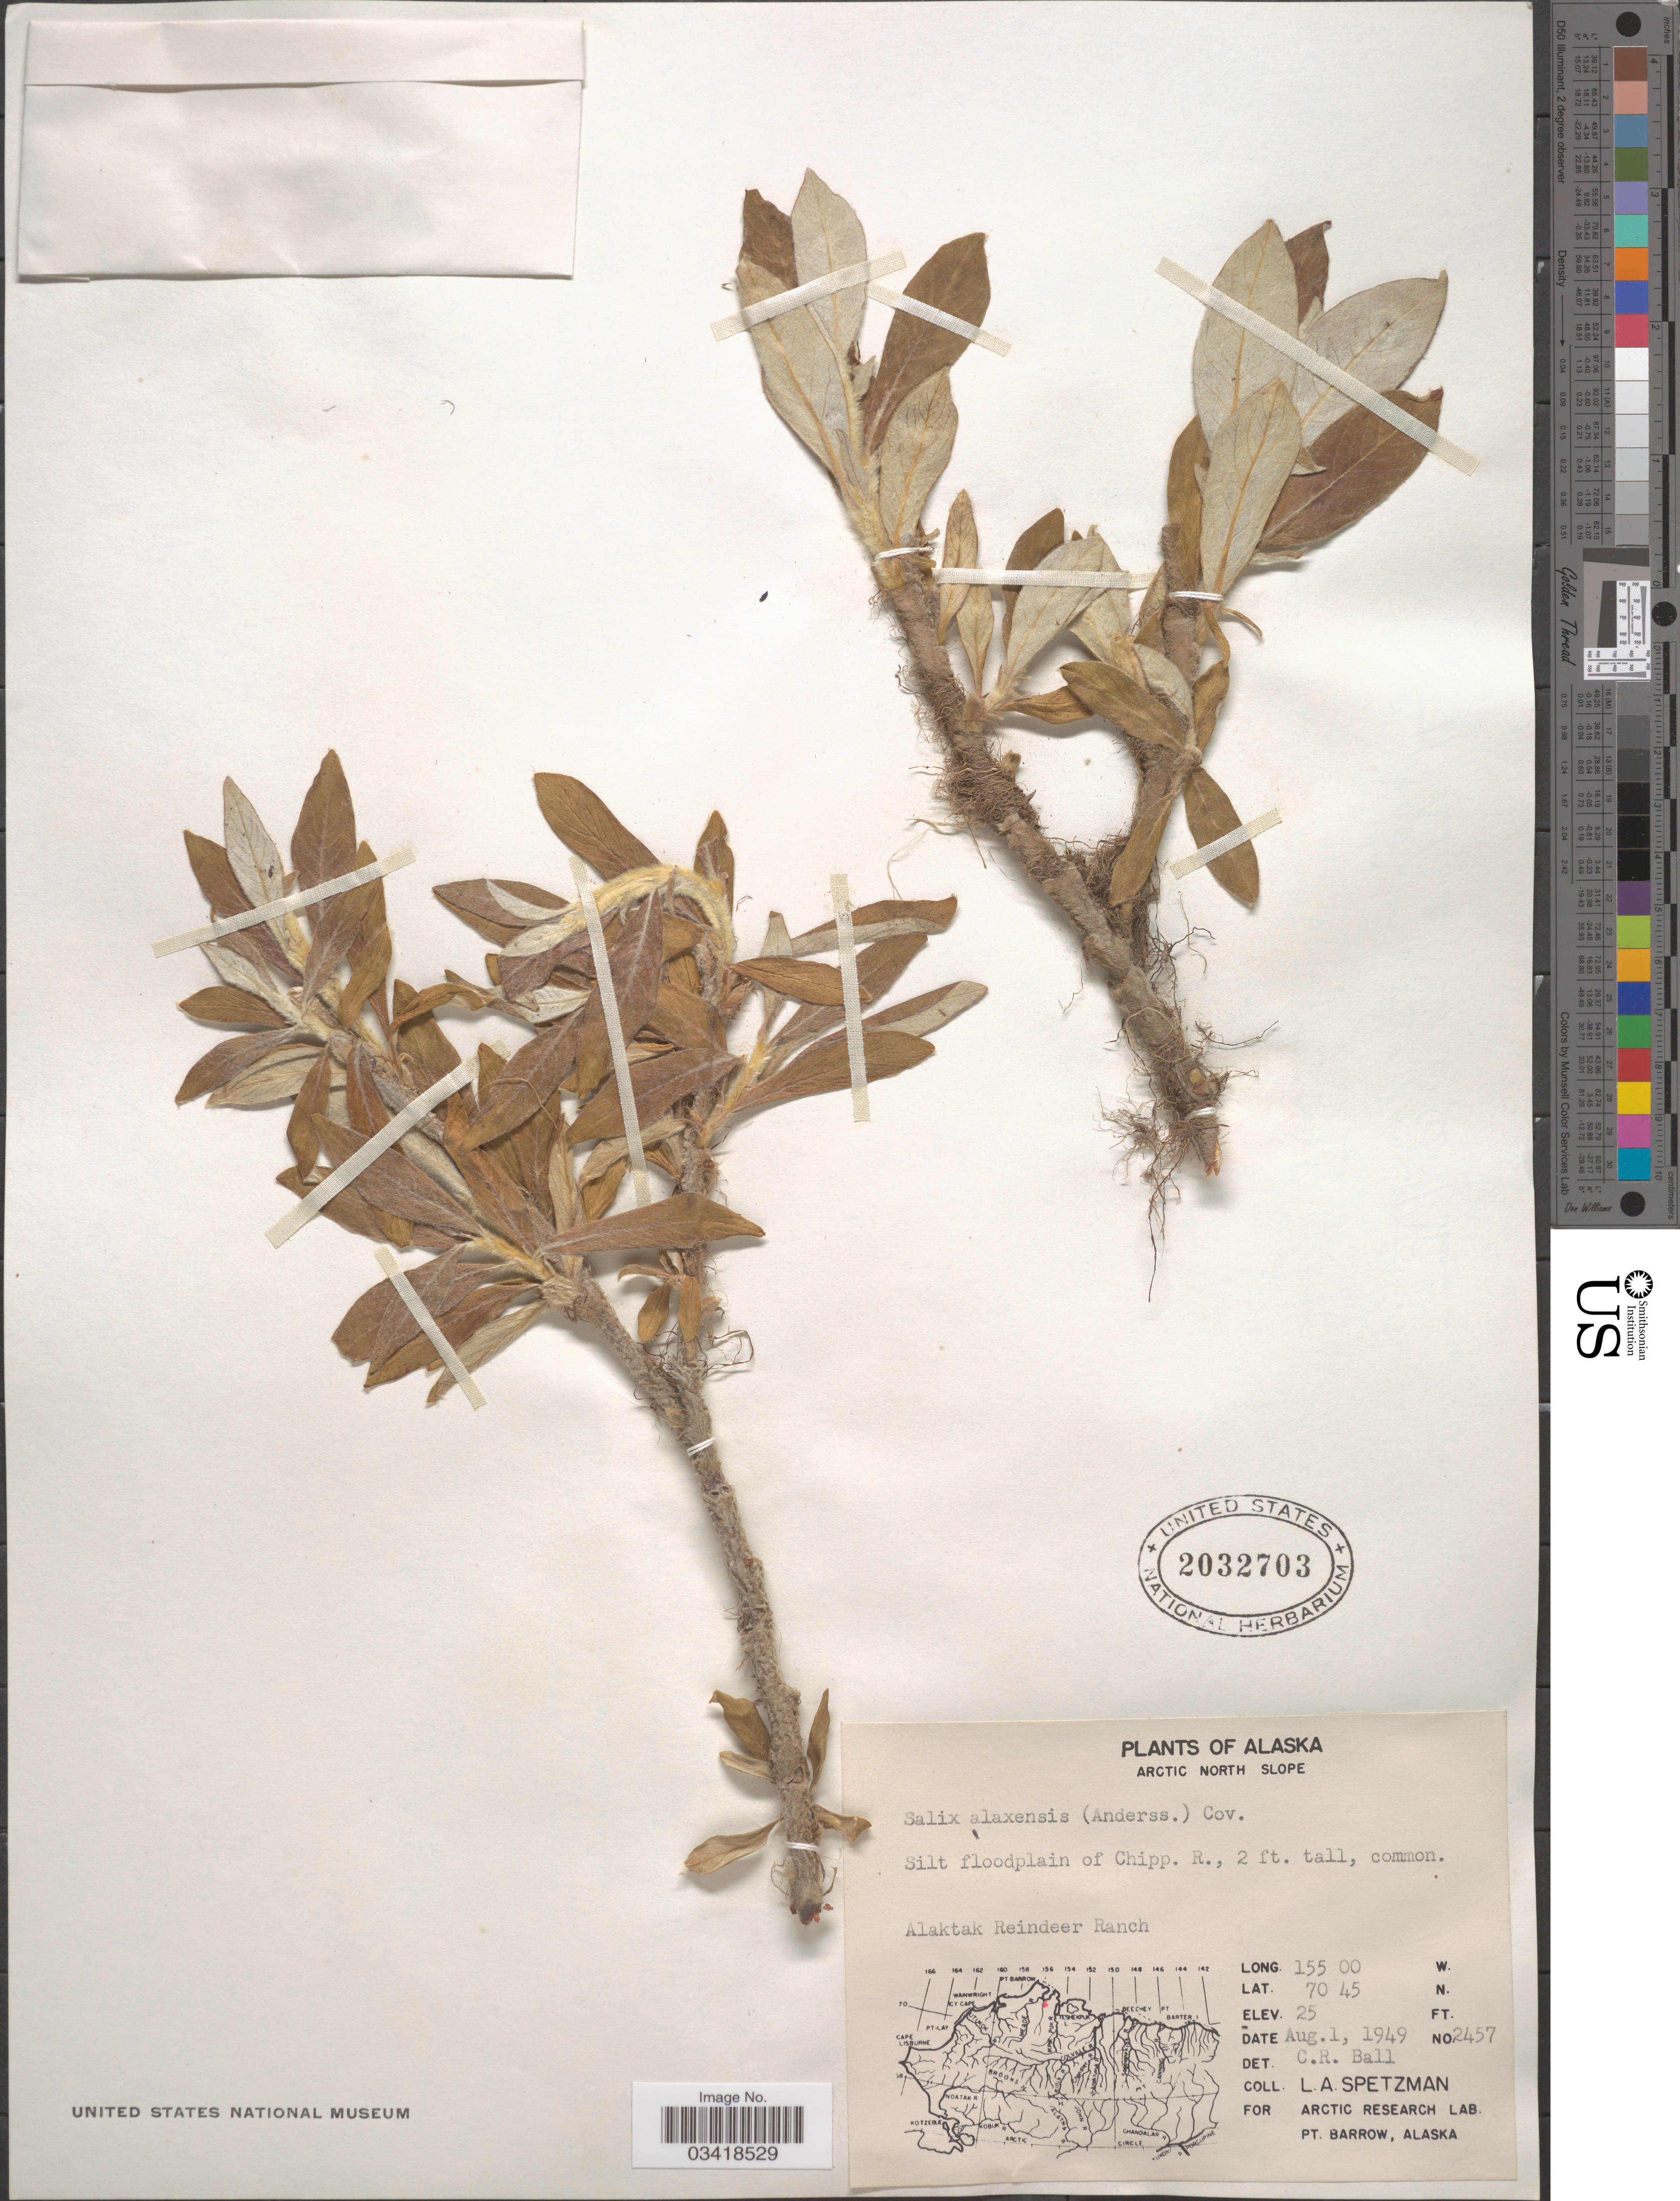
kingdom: Plantae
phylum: Tracheophyta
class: Magnoliopsida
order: Malpighiales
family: Salicaceae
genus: Salix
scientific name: Salix alaxensis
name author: (Andersson) Coville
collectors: L. Spetzman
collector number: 2457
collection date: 1949-08-01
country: United States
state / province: Alaska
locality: Arctic North Slope. Silt floodplain of Chipp. R. Alaktak Reindeer Ranch.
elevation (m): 8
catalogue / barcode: US 2032703